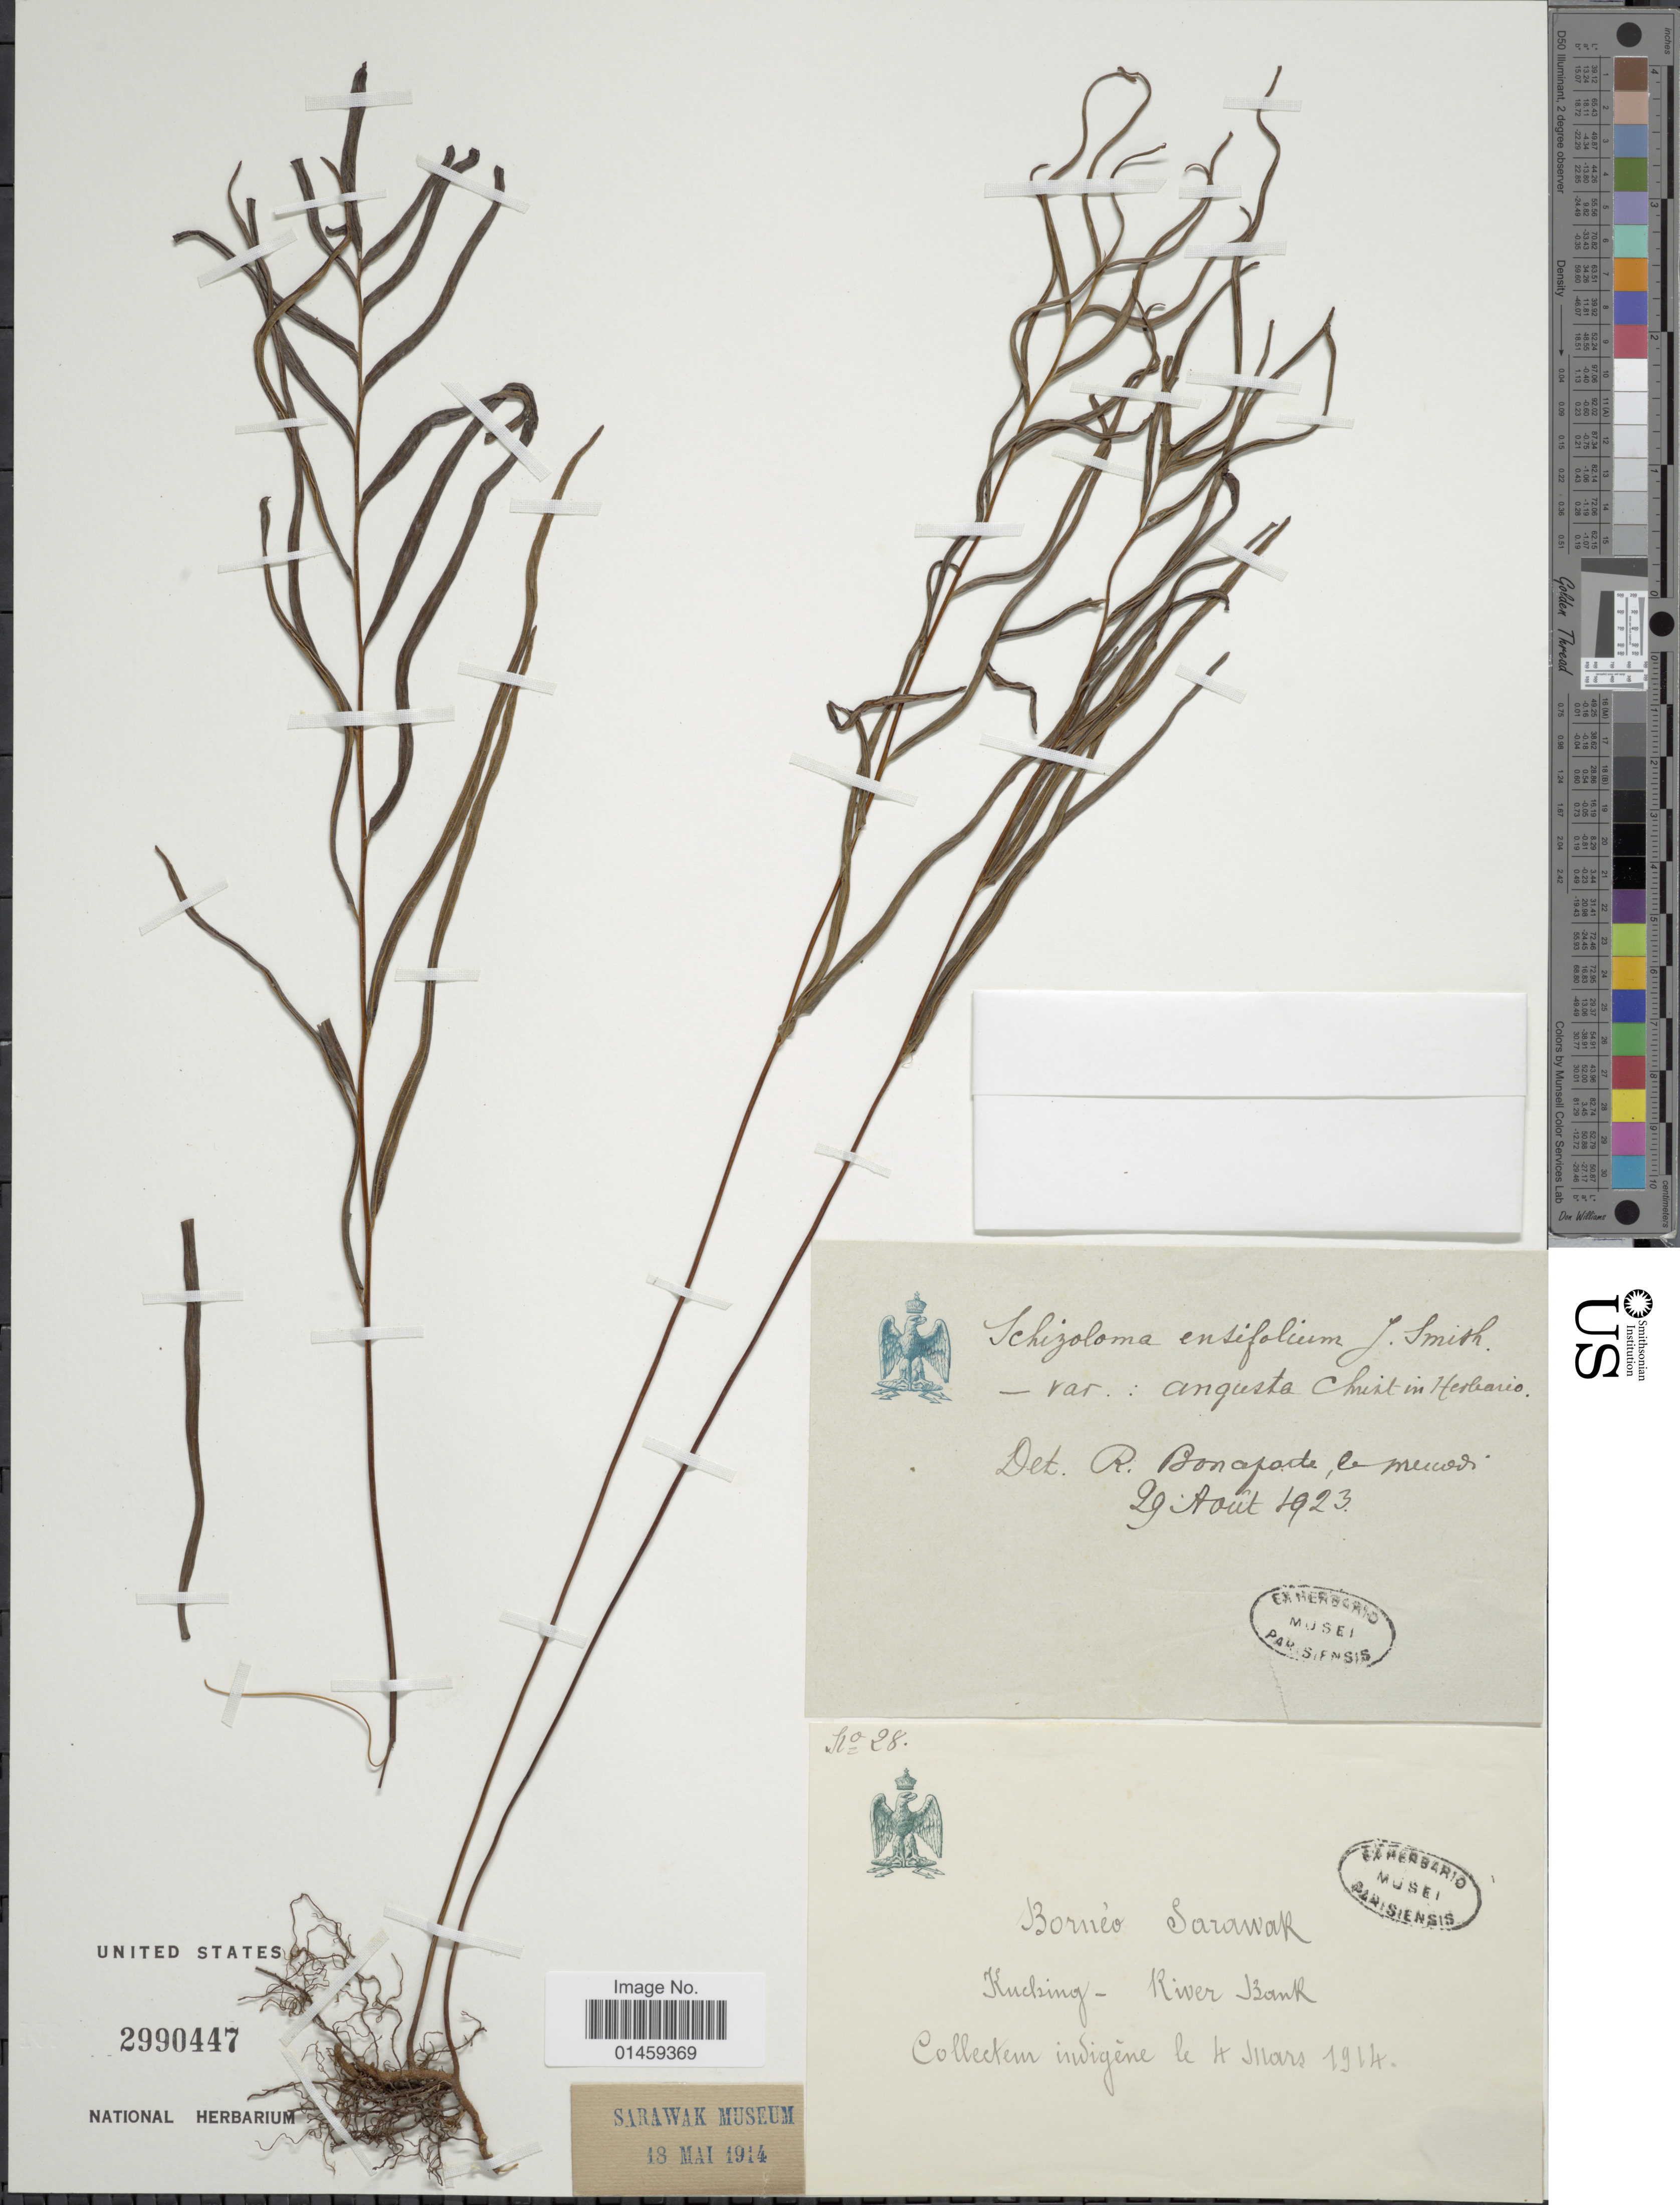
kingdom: Plantae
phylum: Tracheophyta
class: Polypodiopsida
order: Polypodiales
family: Lindsaeaceae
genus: Lindsaea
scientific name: Lindsaea ensifolia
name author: Sw.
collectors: ex herb. Musei Parisiensis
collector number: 28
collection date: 1914-03-04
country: Malaysia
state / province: Sarawak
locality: Borneo Sarawak. Kuching - River Bank.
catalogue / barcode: US 2990447